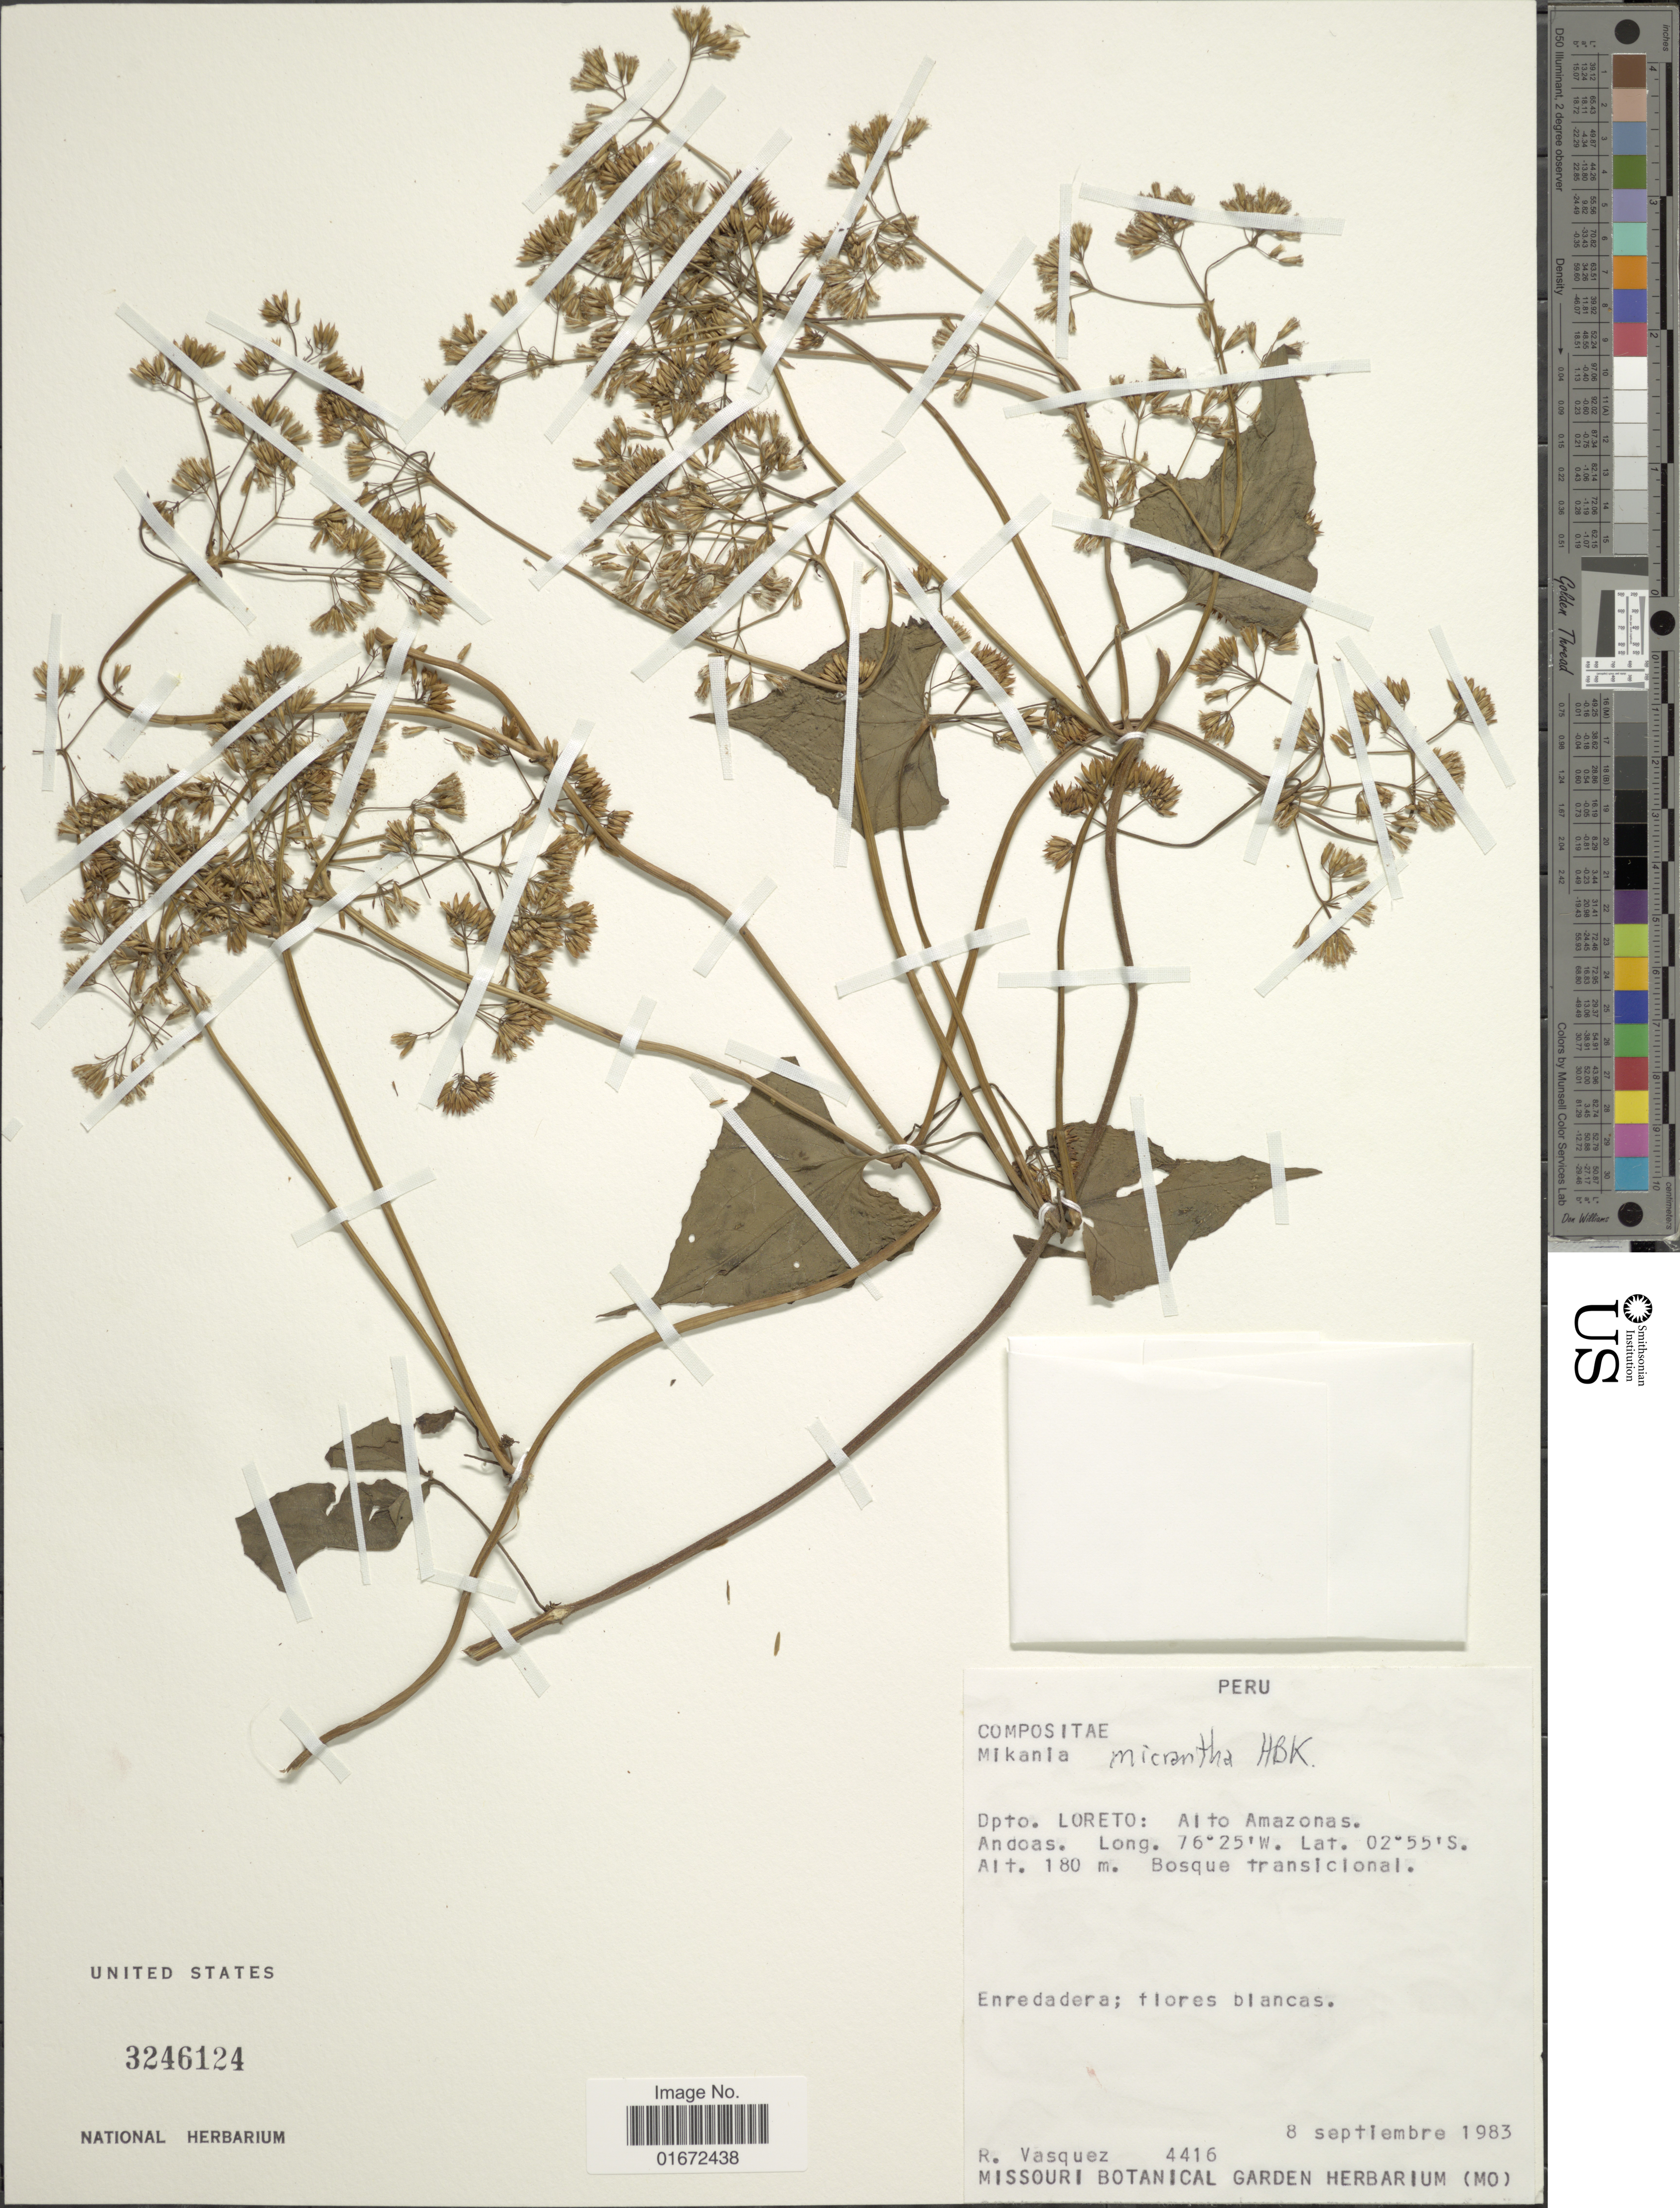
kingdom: Plantae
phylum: Tracheophyta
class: Magnoliopsida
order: Asterales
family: Asteraceae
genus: Mikania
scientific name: Mikania micrantha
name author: Kunth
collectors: R. Vasquez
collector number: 4416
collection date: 1983-09-08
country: Peru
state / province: Loreto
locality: Dpto. Loreto: Alto Amazonas. Andoas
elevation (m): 180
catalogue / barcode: US 3246124